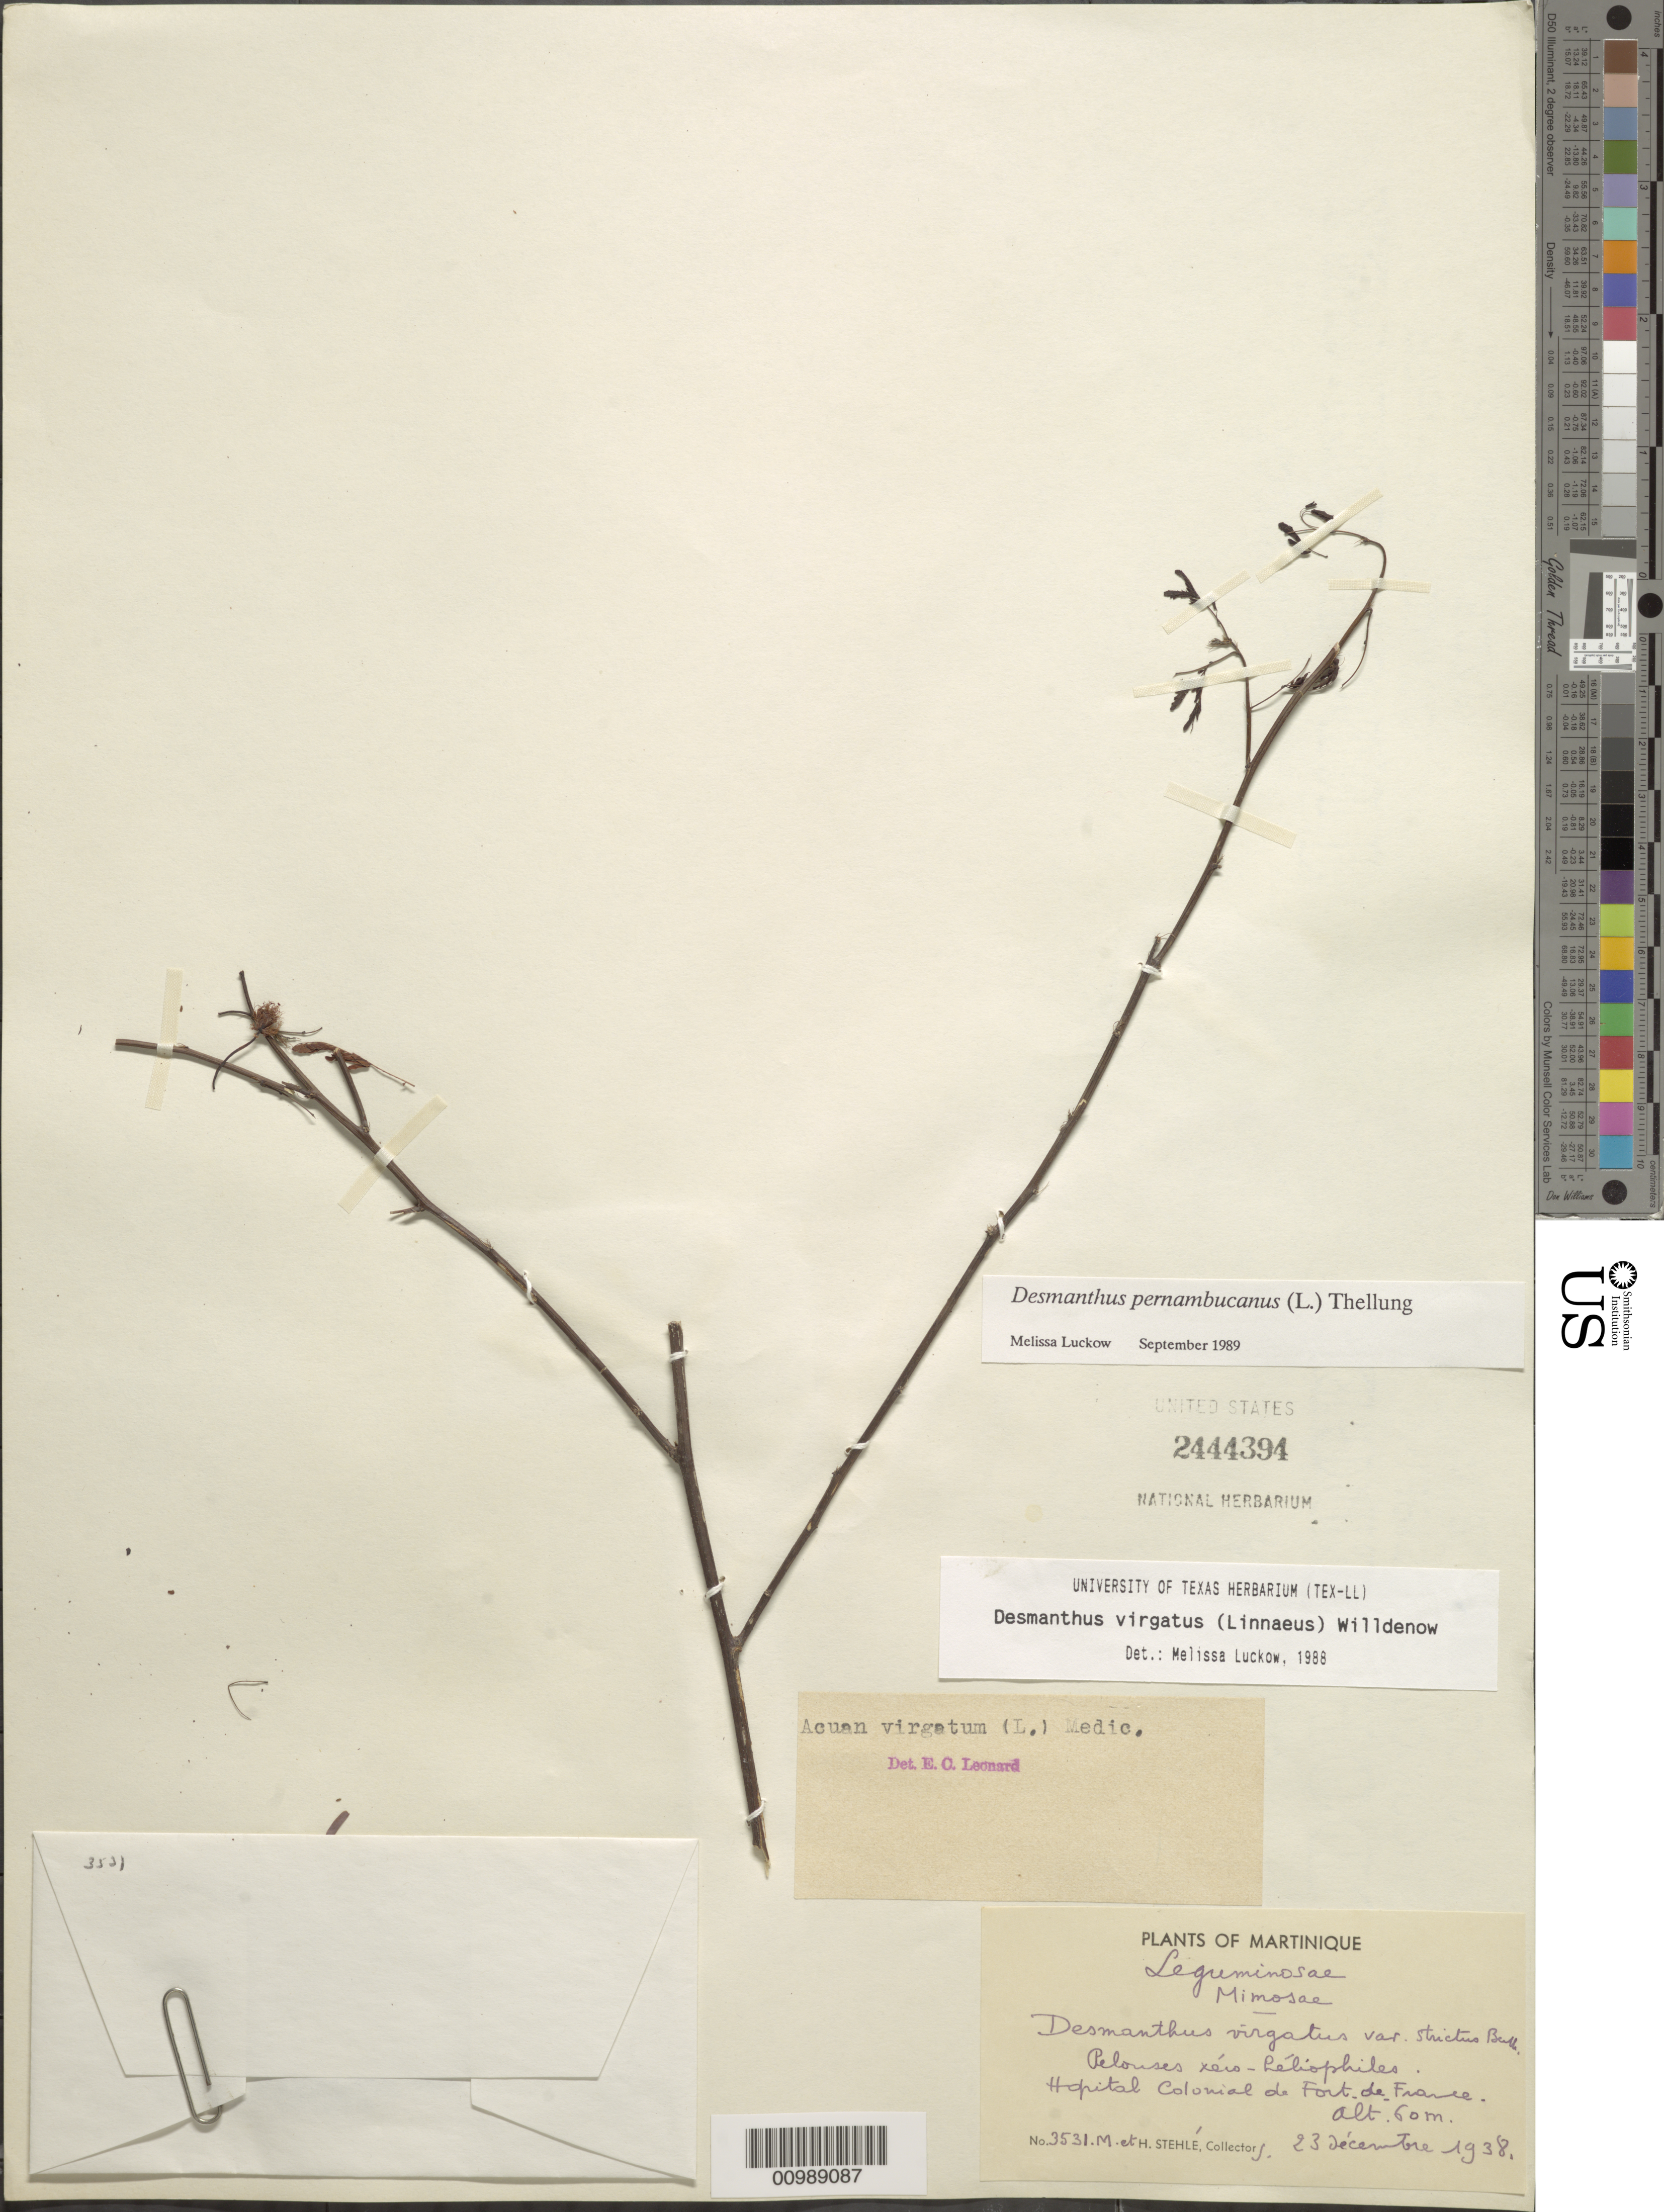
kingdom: Plantae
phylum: Tracheophyta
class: Magnoliopsida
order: Fabales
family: Fabaceae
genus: Desmanthus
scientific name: Desmanthus pernambucanus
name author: (L.) Thell.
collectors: H. Stehlé & M. Stehlé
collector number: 3531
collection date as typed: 23 Dec 1938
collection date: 1938-12-23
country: Martinique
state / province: Fort-de-France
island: Martinique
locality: Hopital Colonial de Fort de France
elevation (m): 60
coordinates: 0 N, 0 E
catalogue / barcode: US 2444394